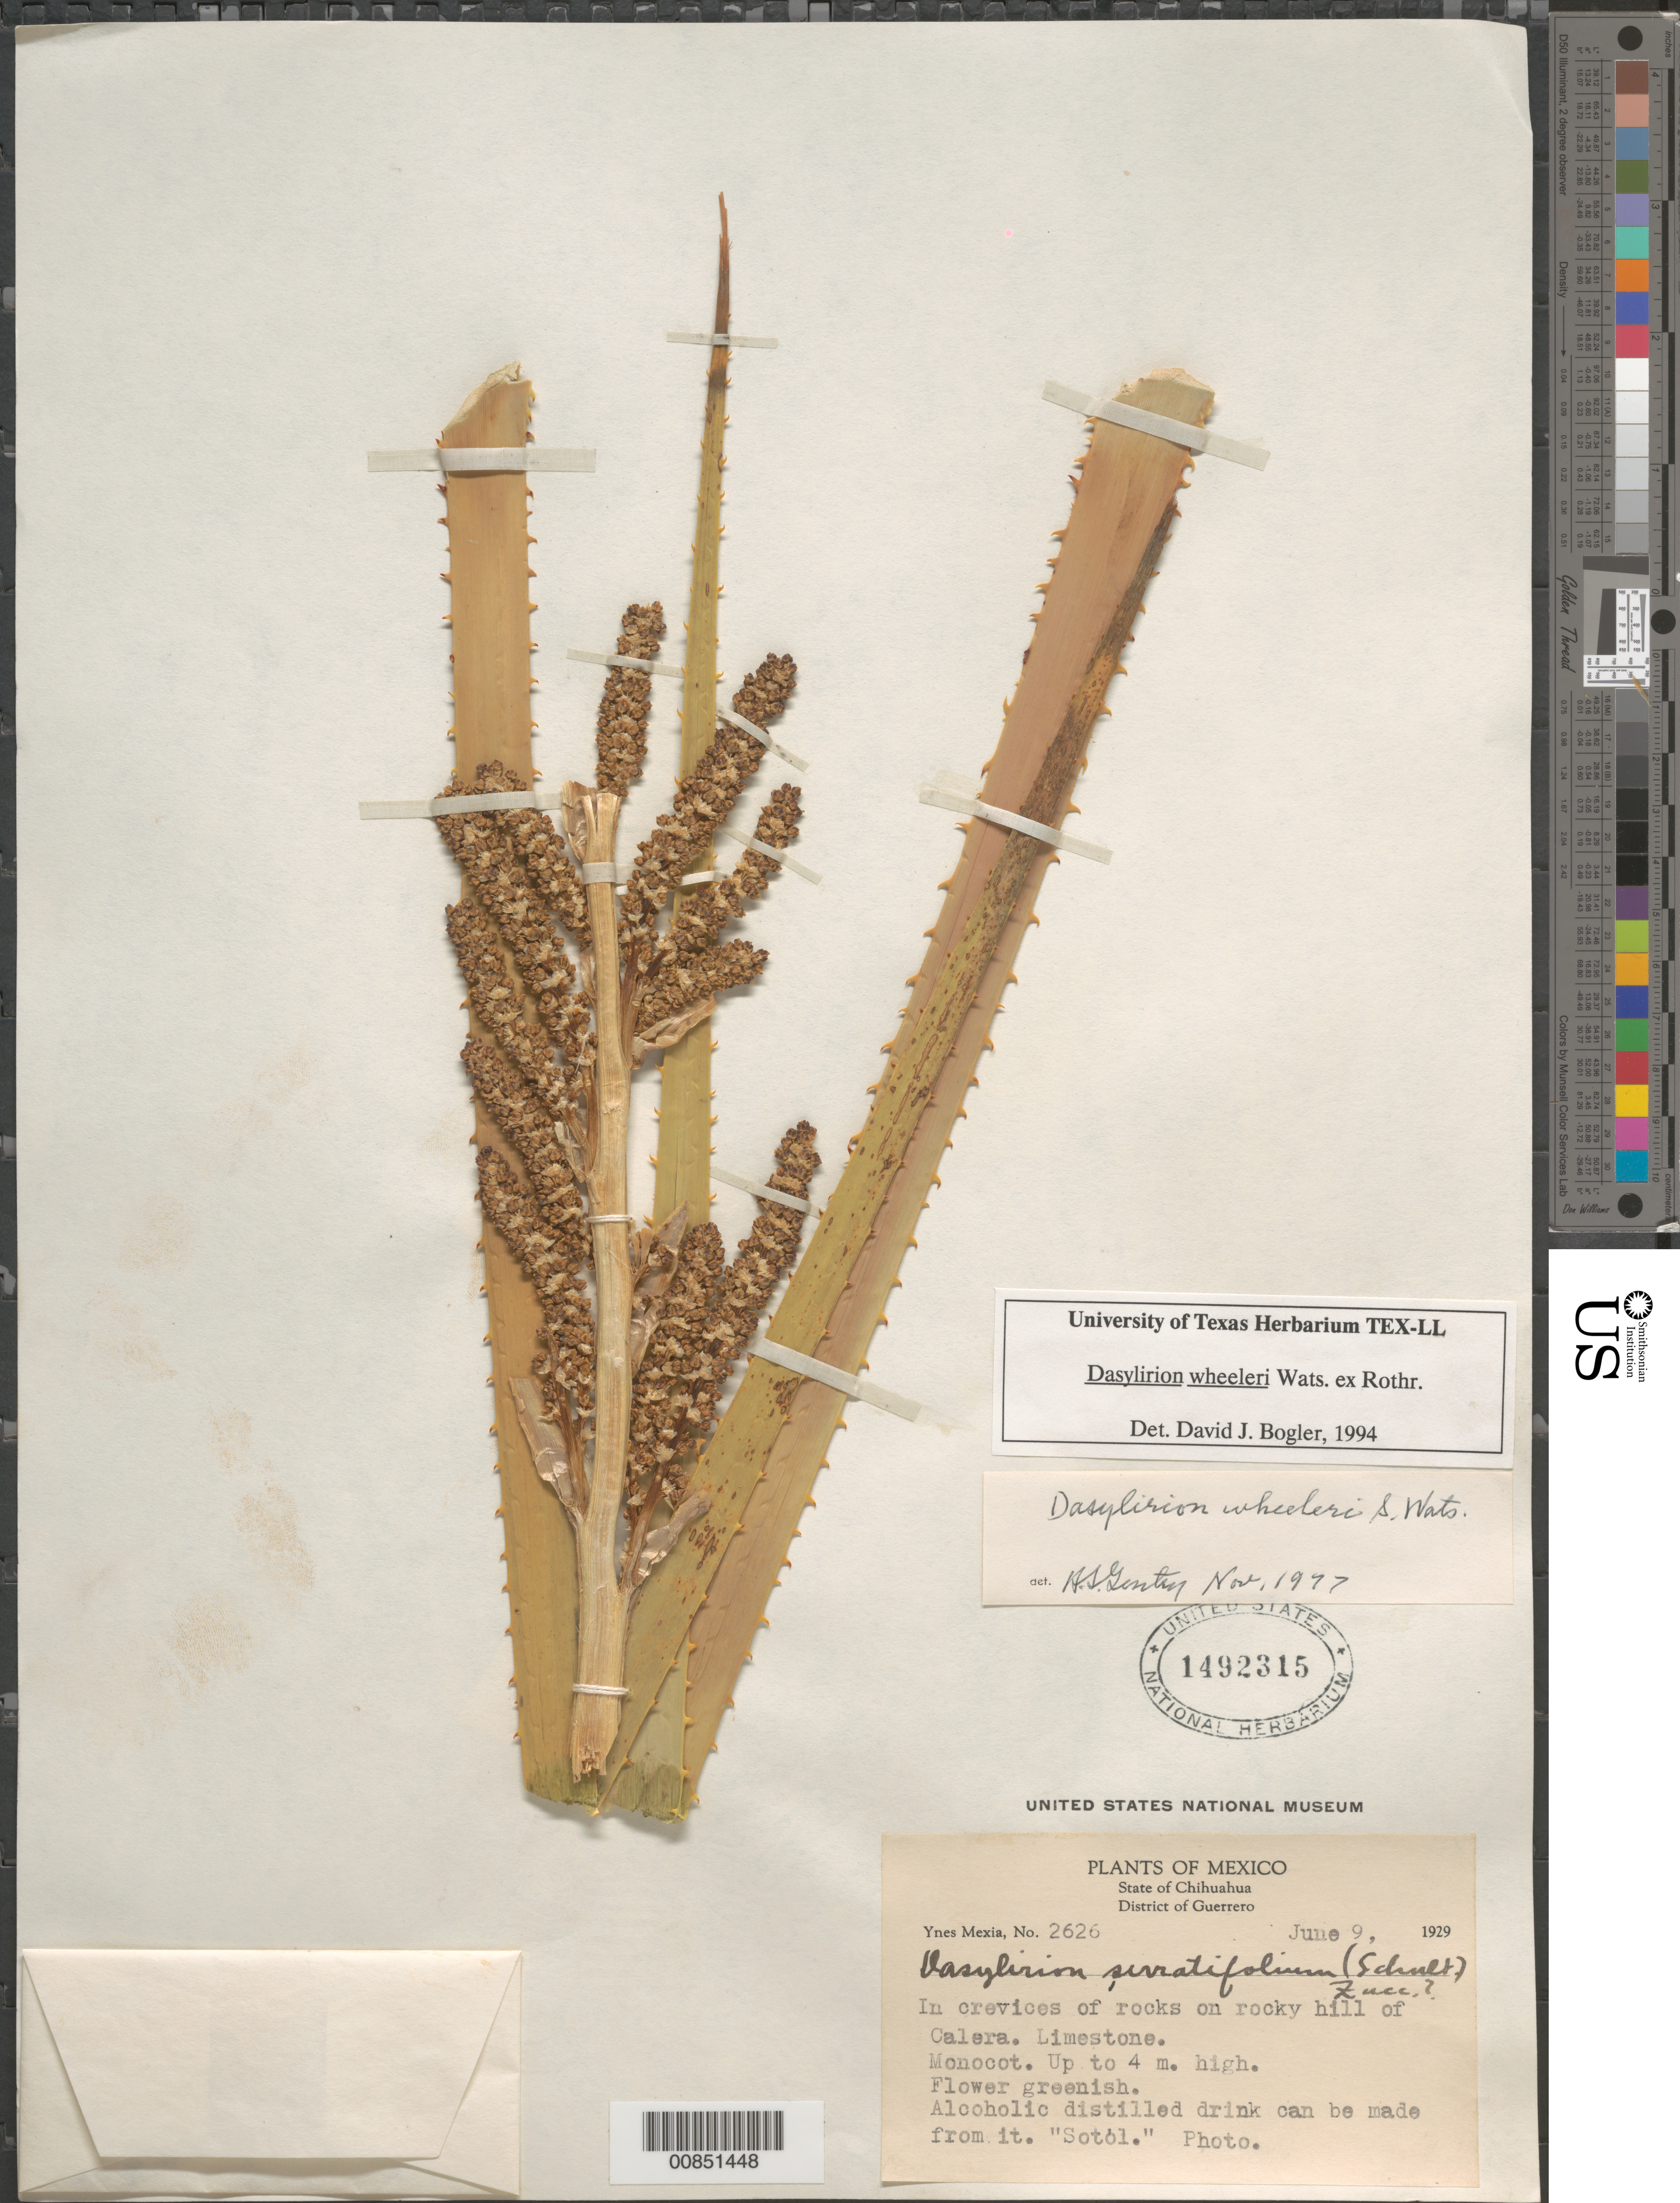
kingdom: Plantae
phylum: Tracheophyta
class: Liliopsida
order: Asparagales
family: Asparagaceae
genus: Dasylirion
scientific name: Dasylirion wheeleri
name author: S. Watson ex Rothr.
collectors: Y. Mexia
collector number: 2626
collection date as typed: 09 Jun 1929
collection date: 1929-06-09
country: Mexico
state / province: Chihuahua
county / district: Guerrero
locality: District of Guerrero, Chihuahua.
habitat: In crevices of rocks on rocky hill of Calera. Limestone.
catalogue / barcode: US 1492315